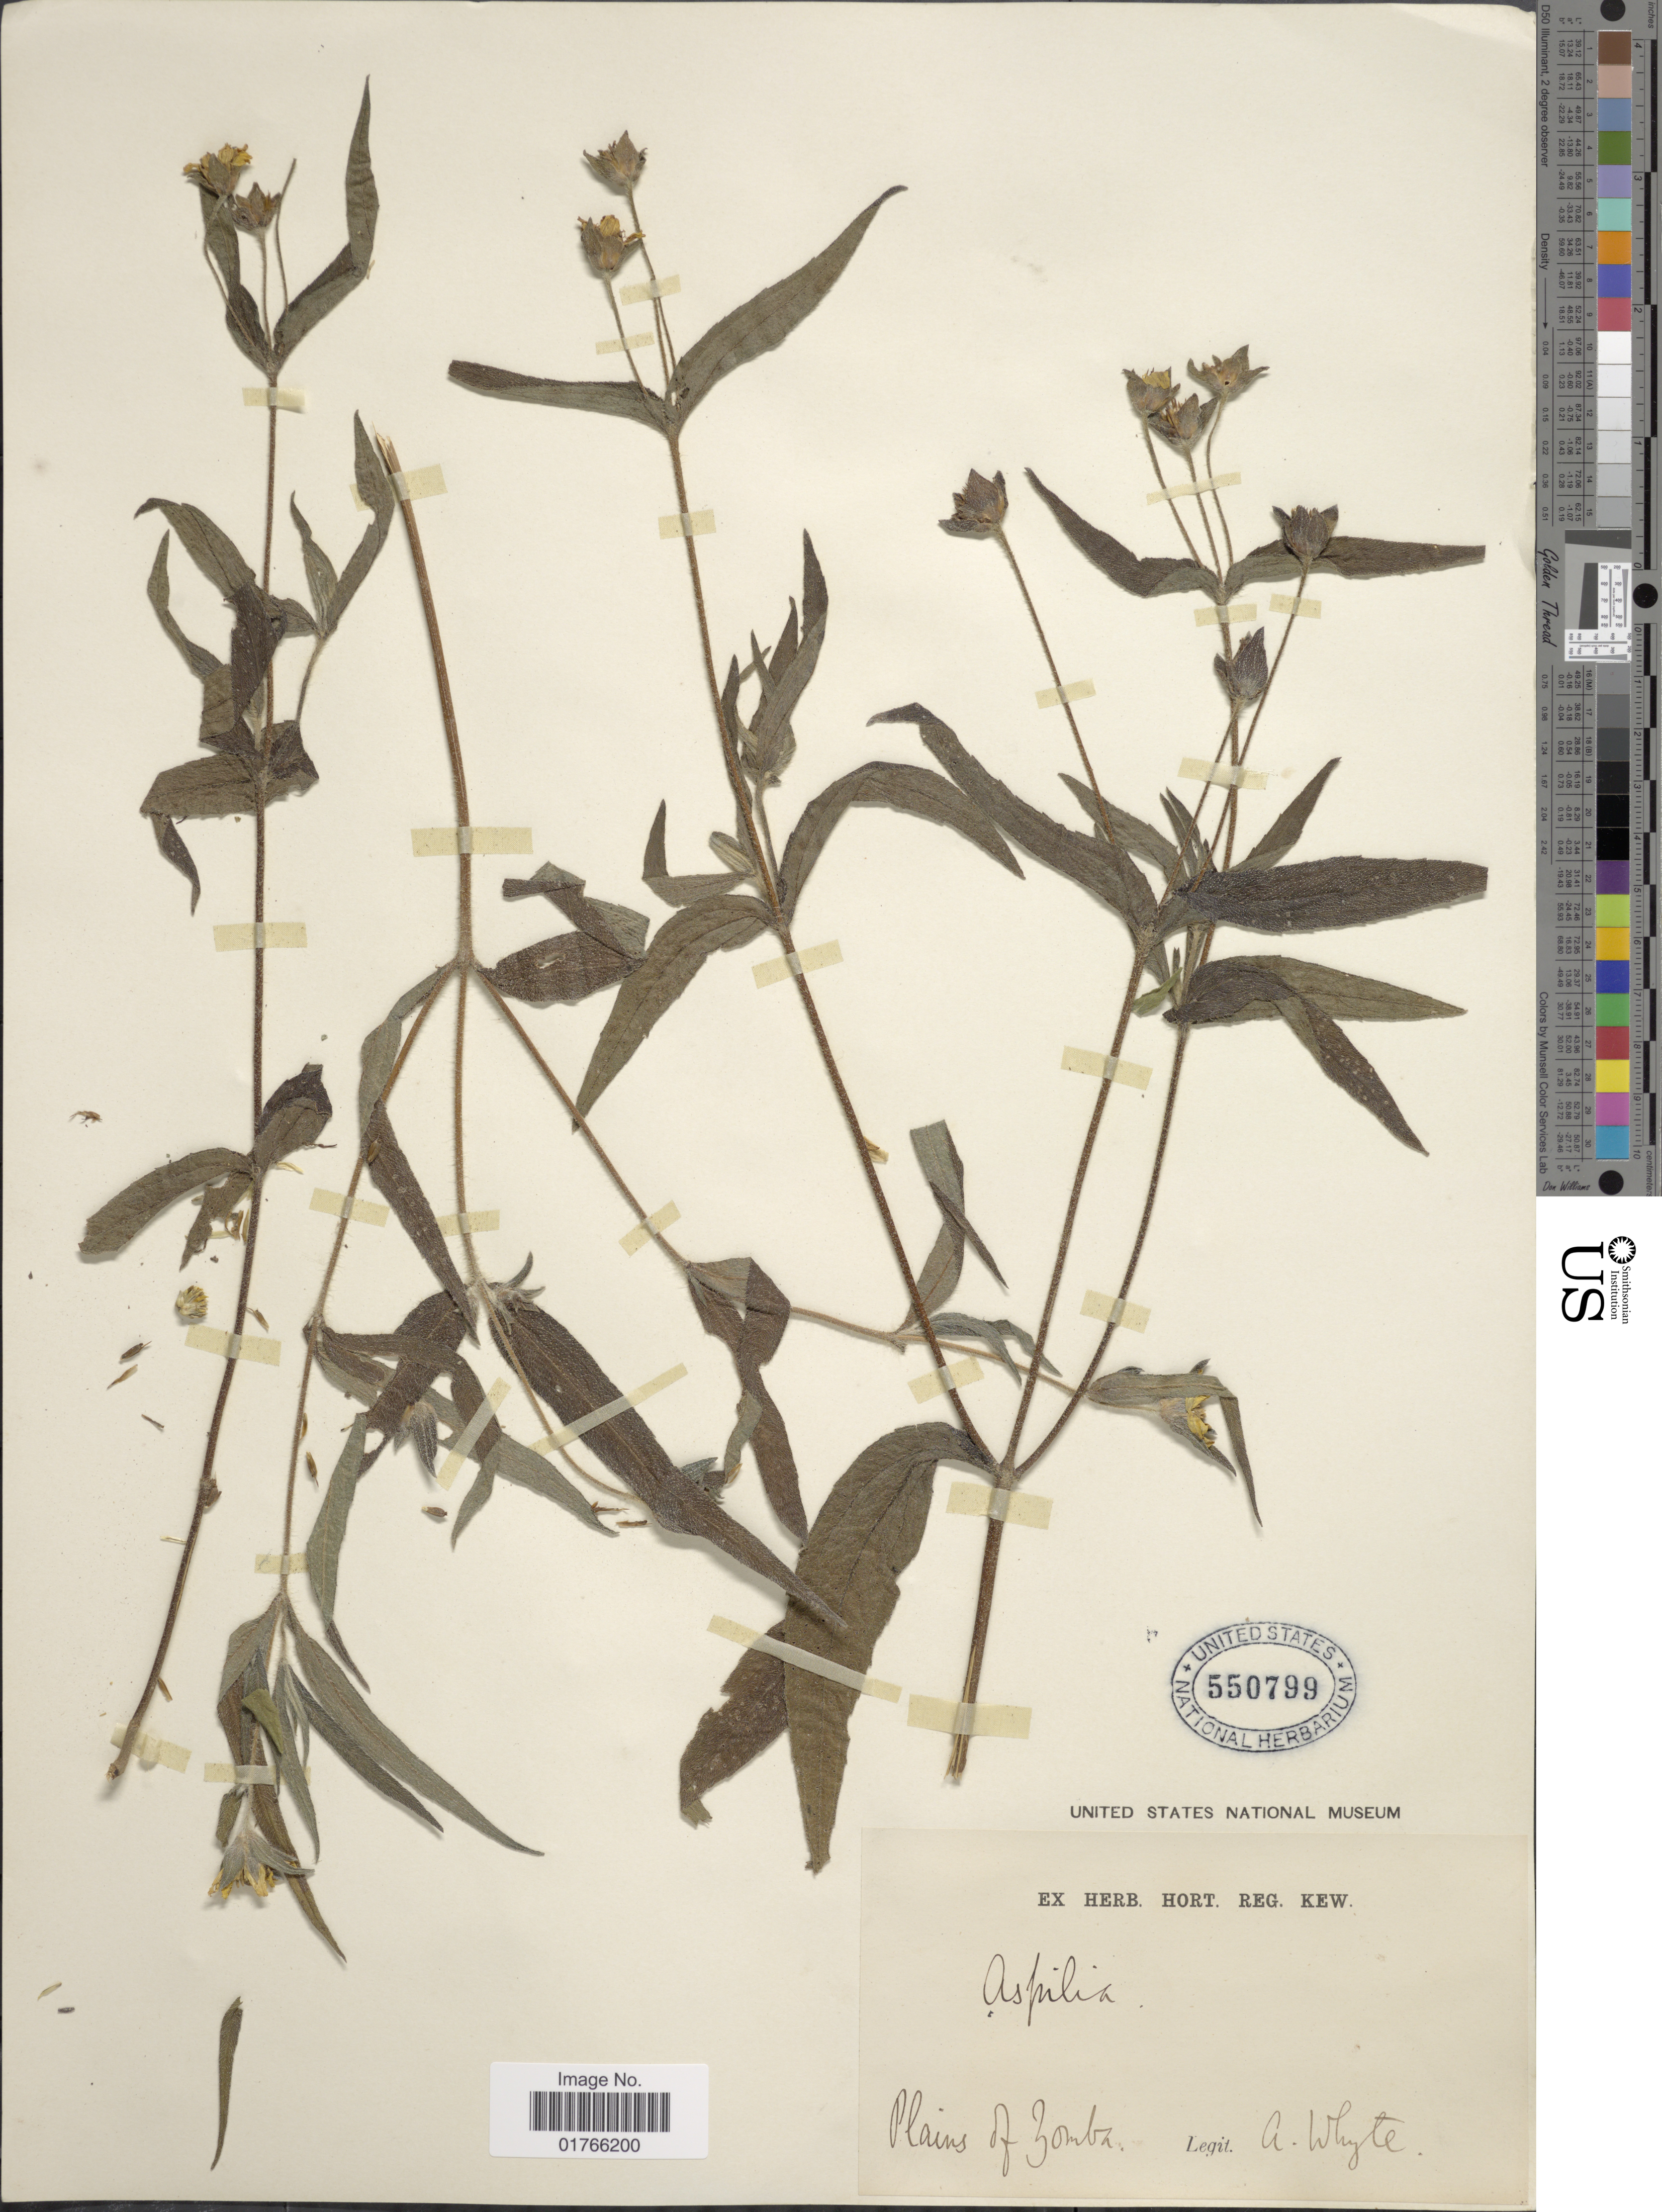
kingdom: Plantae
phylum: Tracheophyta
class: Magnoliopsida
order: Asterales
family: Asteraceae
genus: Aspilia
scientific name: Aspilia sp.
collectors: A. Whyte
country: Malawi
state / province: Southern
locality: Plains of Zomba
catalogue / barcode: US 550799